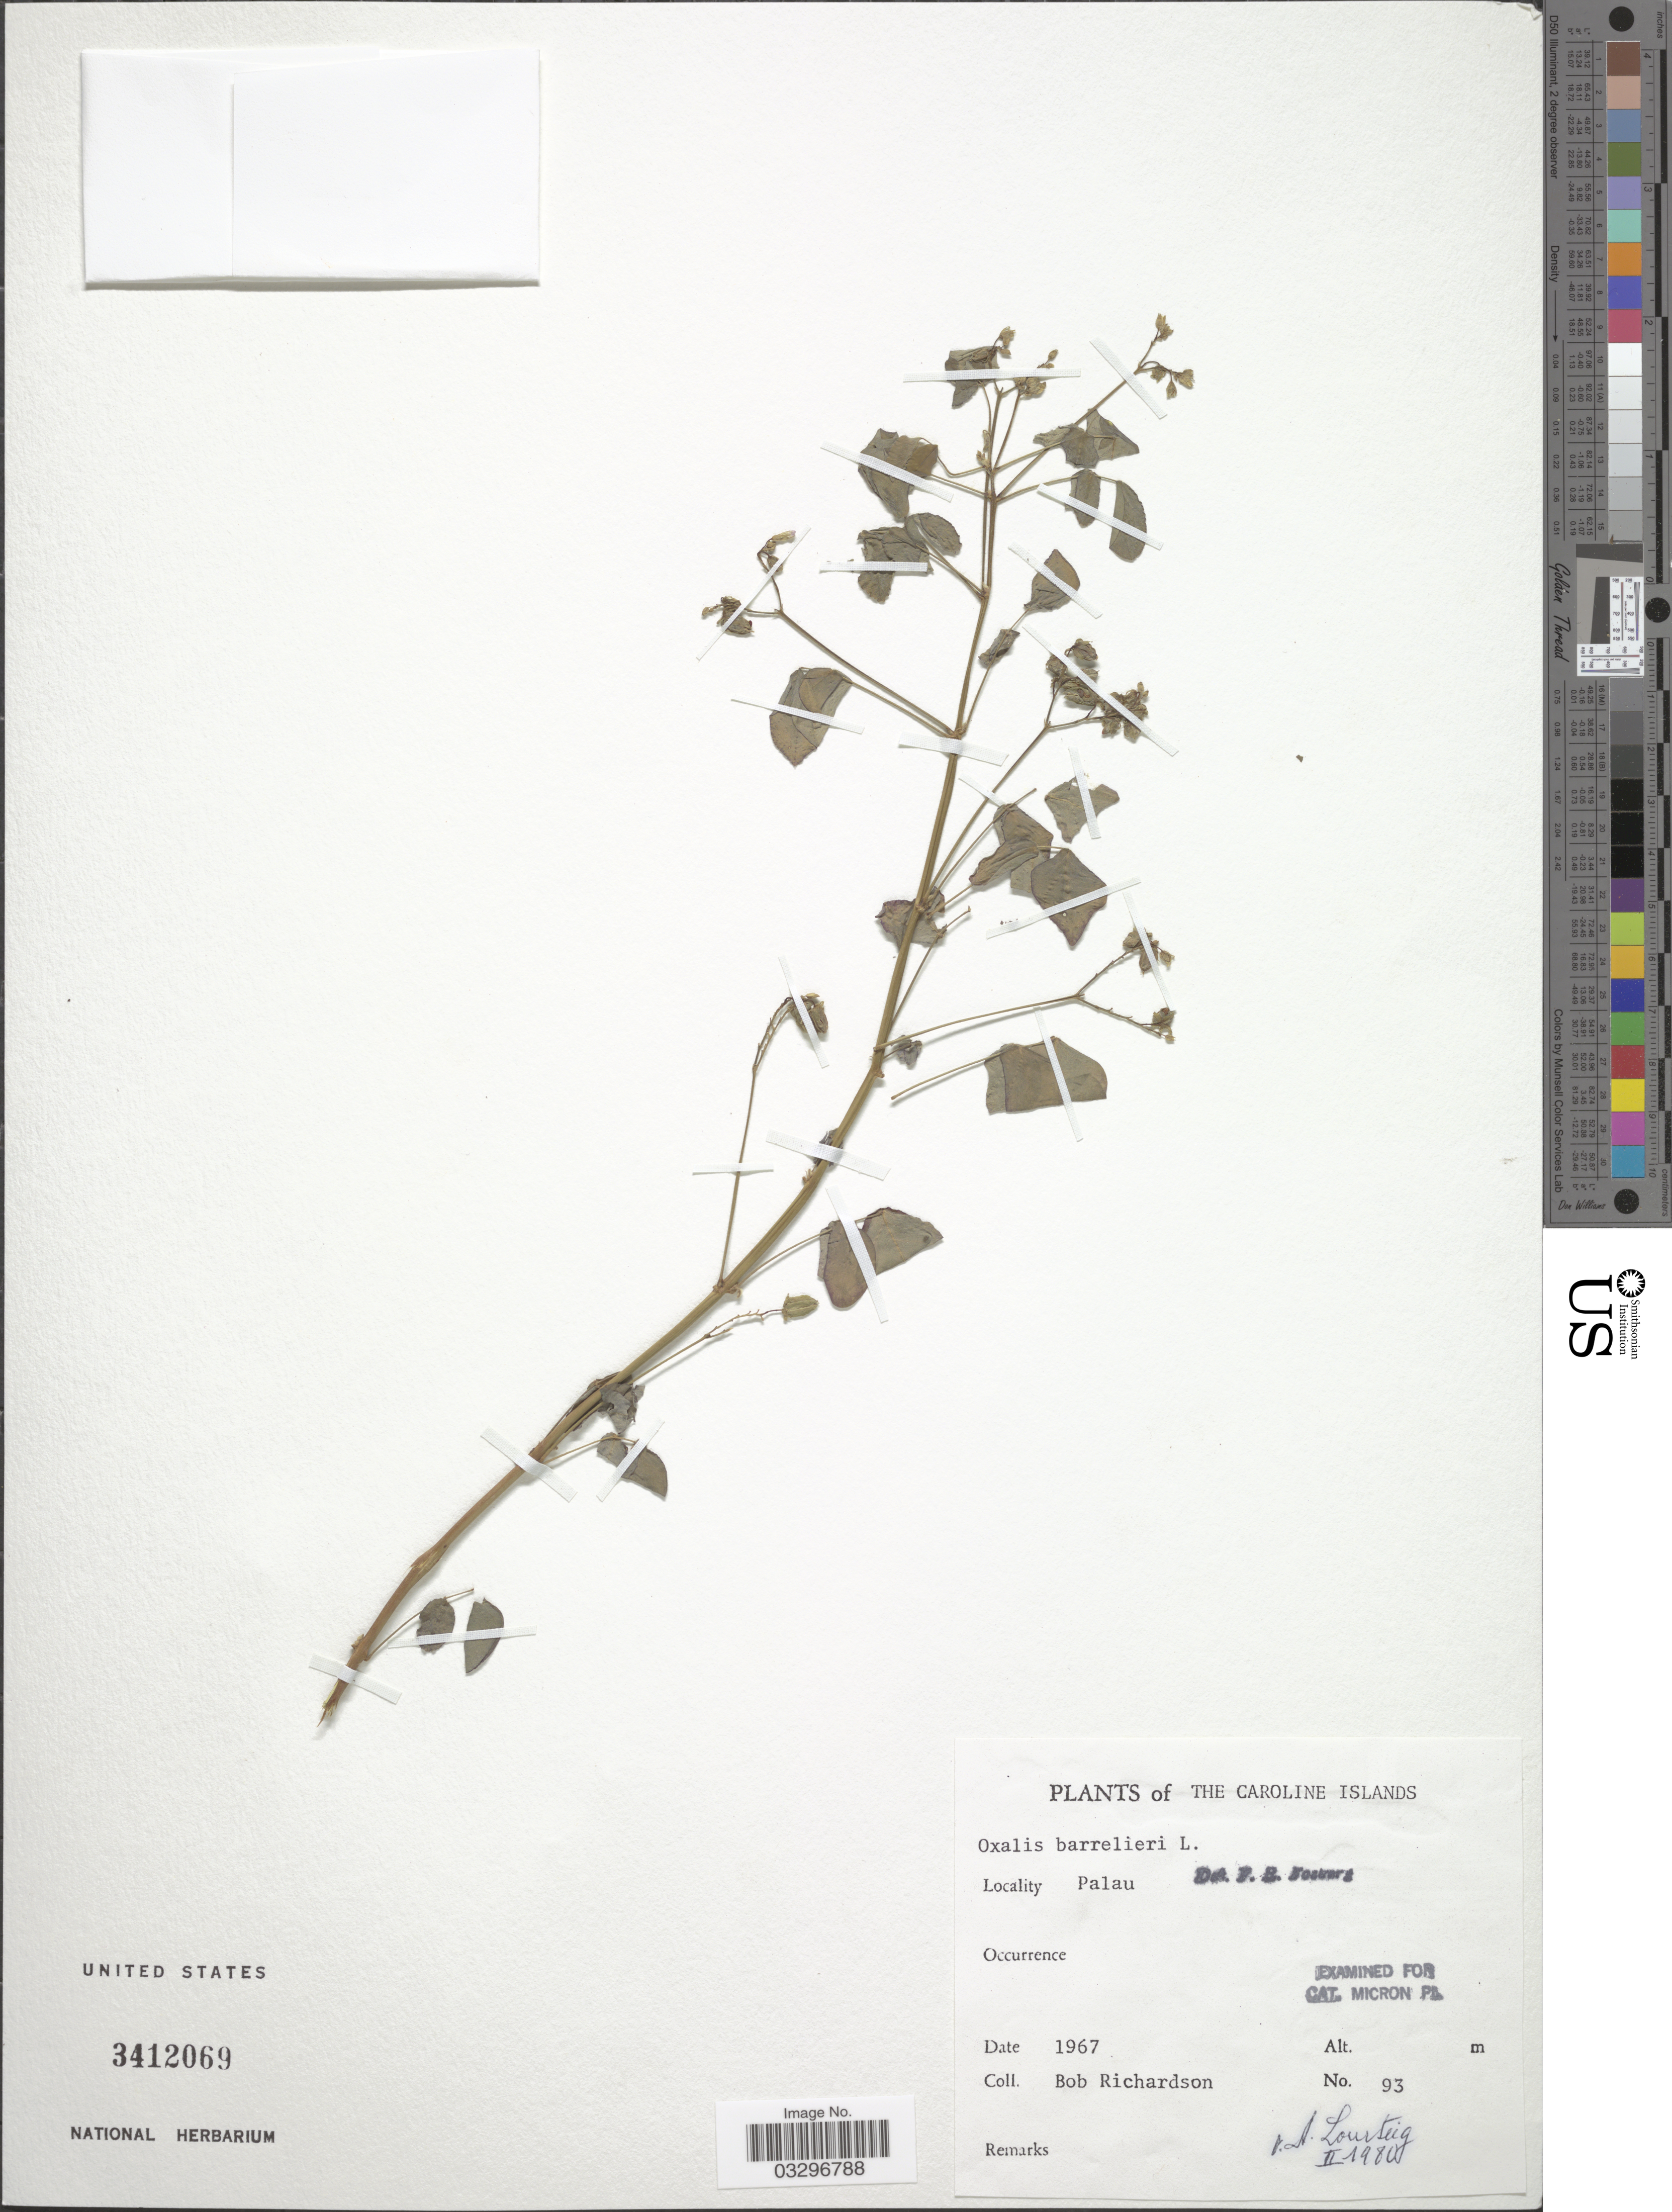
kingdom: Plantae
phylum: Tracheophyta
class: Magnoliopsida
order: Oxalidales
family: Oxalidaceae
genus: Oxalis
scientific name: Oxalis barrelieri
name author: L.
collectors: B. Richardson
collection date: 1967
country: Palau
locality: The Caroline Islands, Palau.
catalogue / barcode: US 3412069